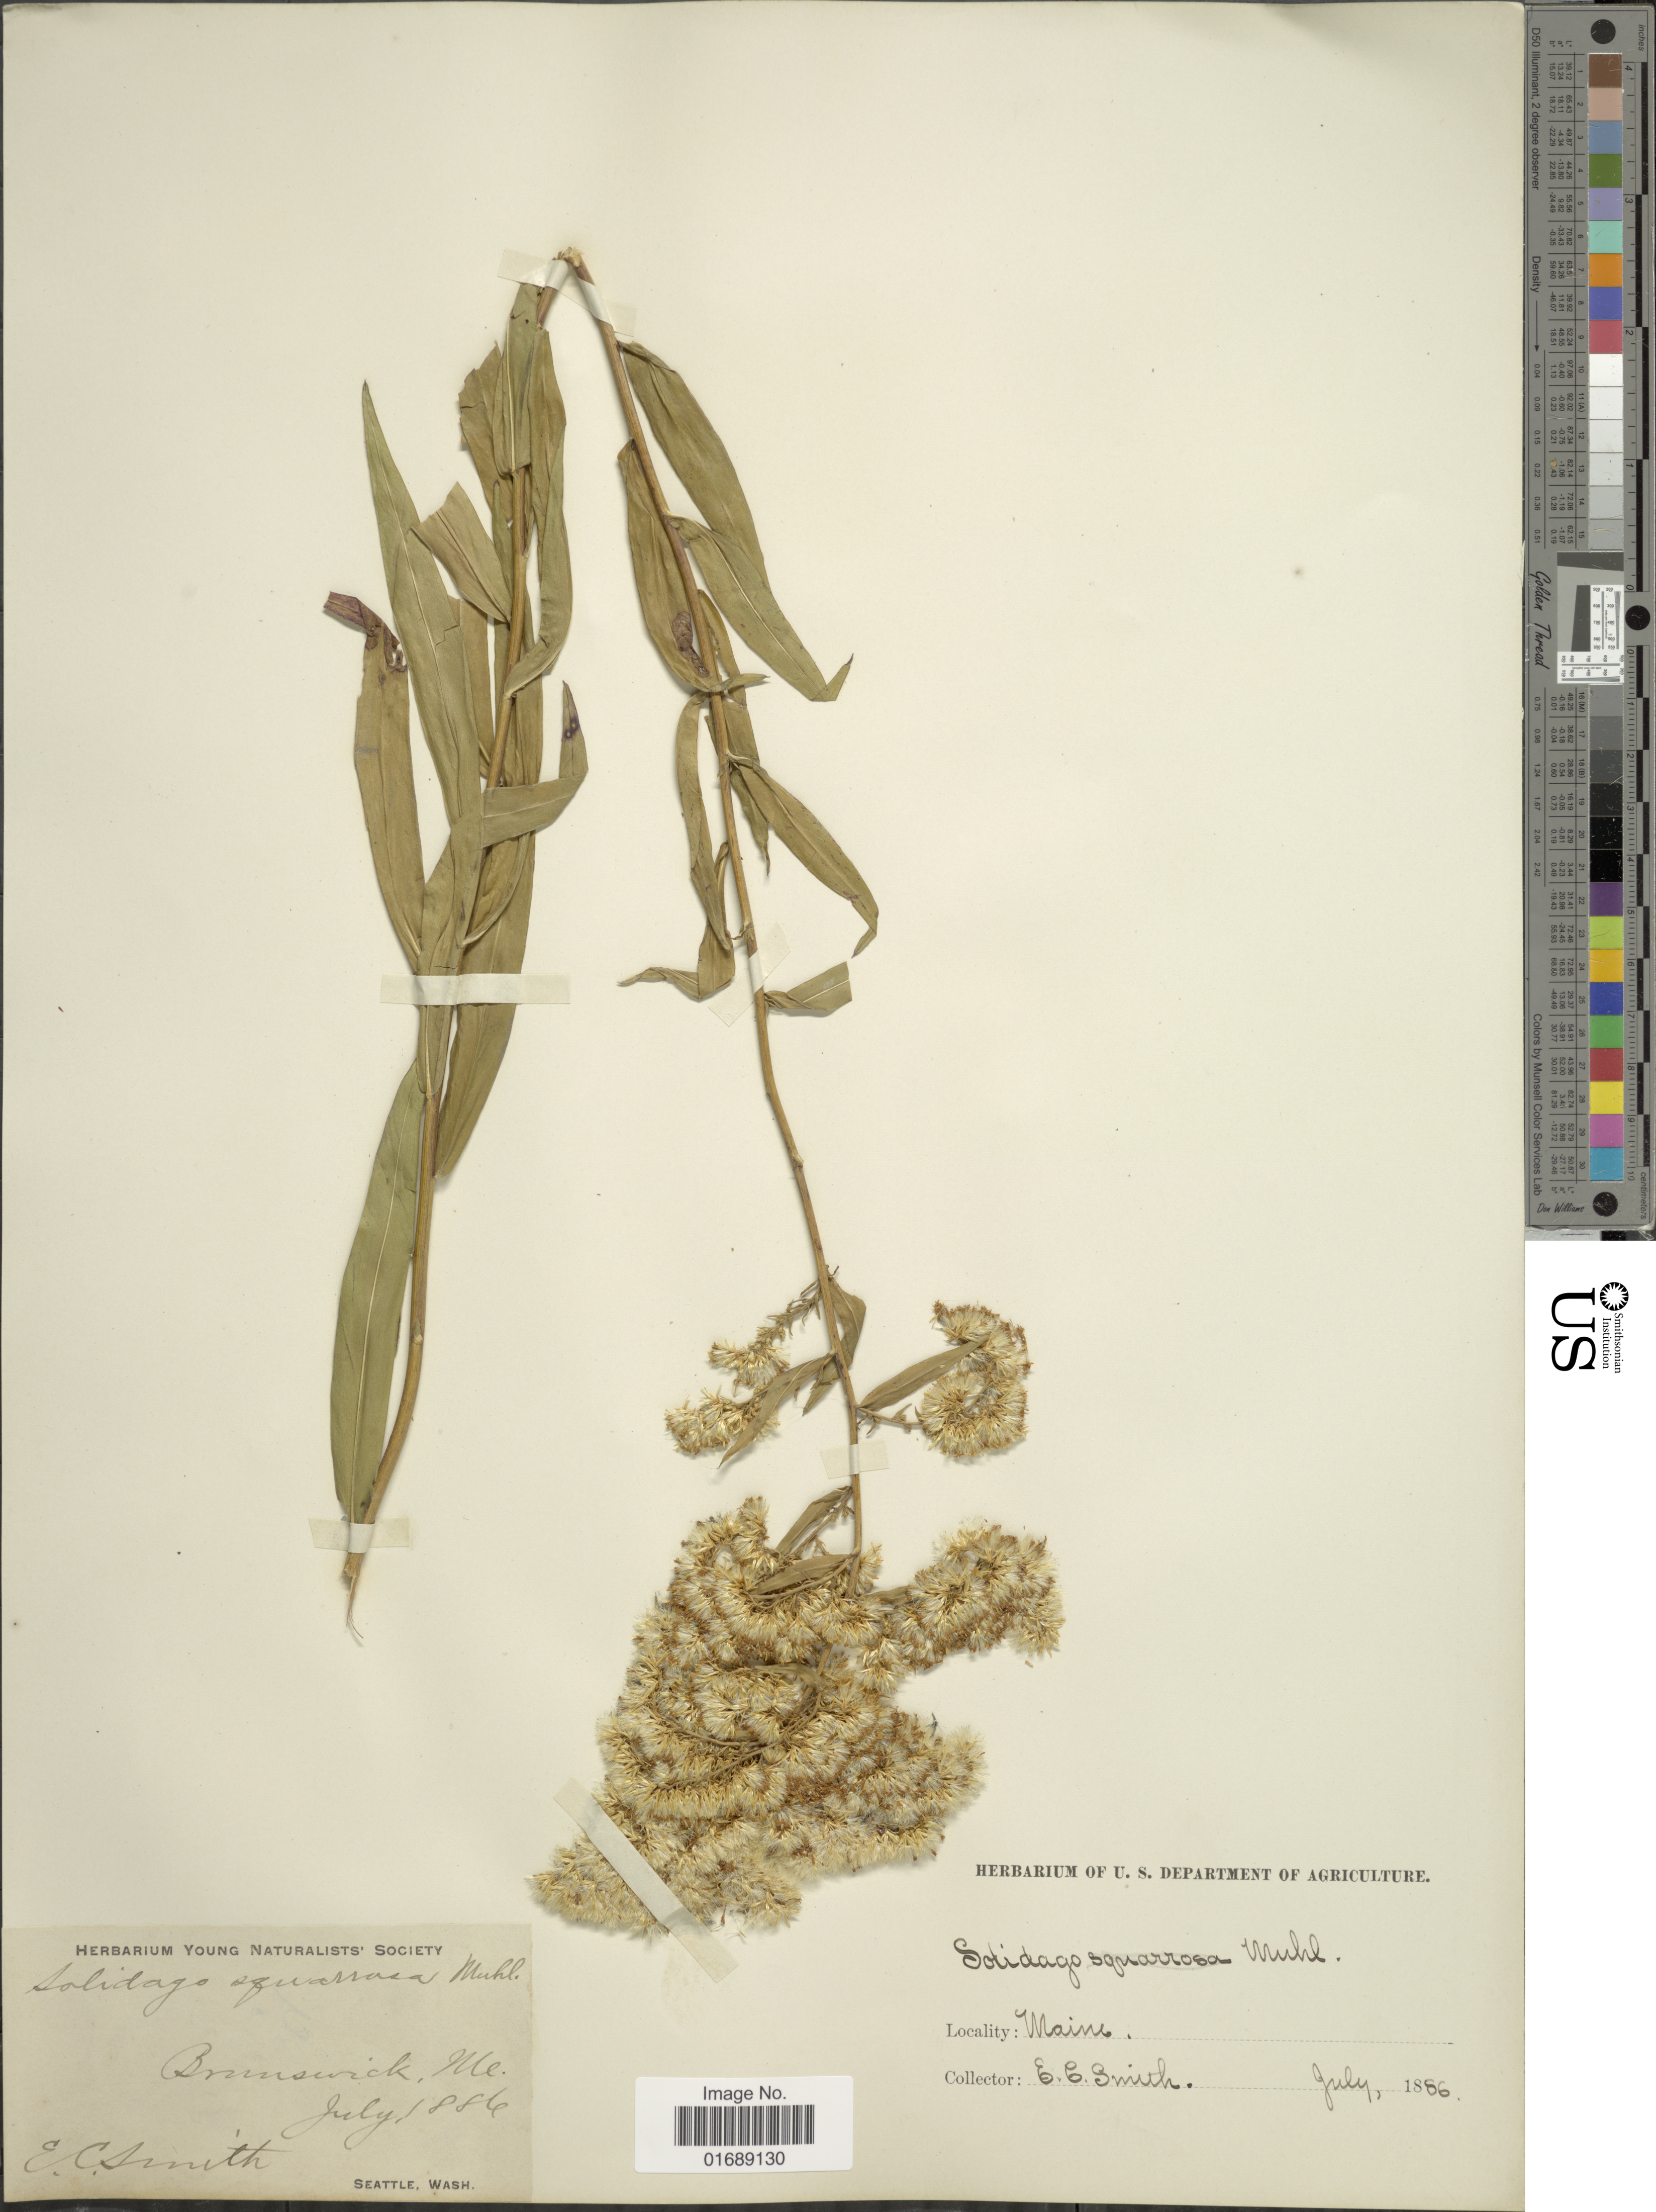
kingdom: Plantae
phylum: Tracheophyta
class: Magnoliopsida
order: Asterales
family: Asteraceae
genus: Solidago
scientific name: Solidago odora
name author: Aiton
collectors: E. Smith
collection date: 1886-07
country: United States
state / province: Maine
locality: Brunswick